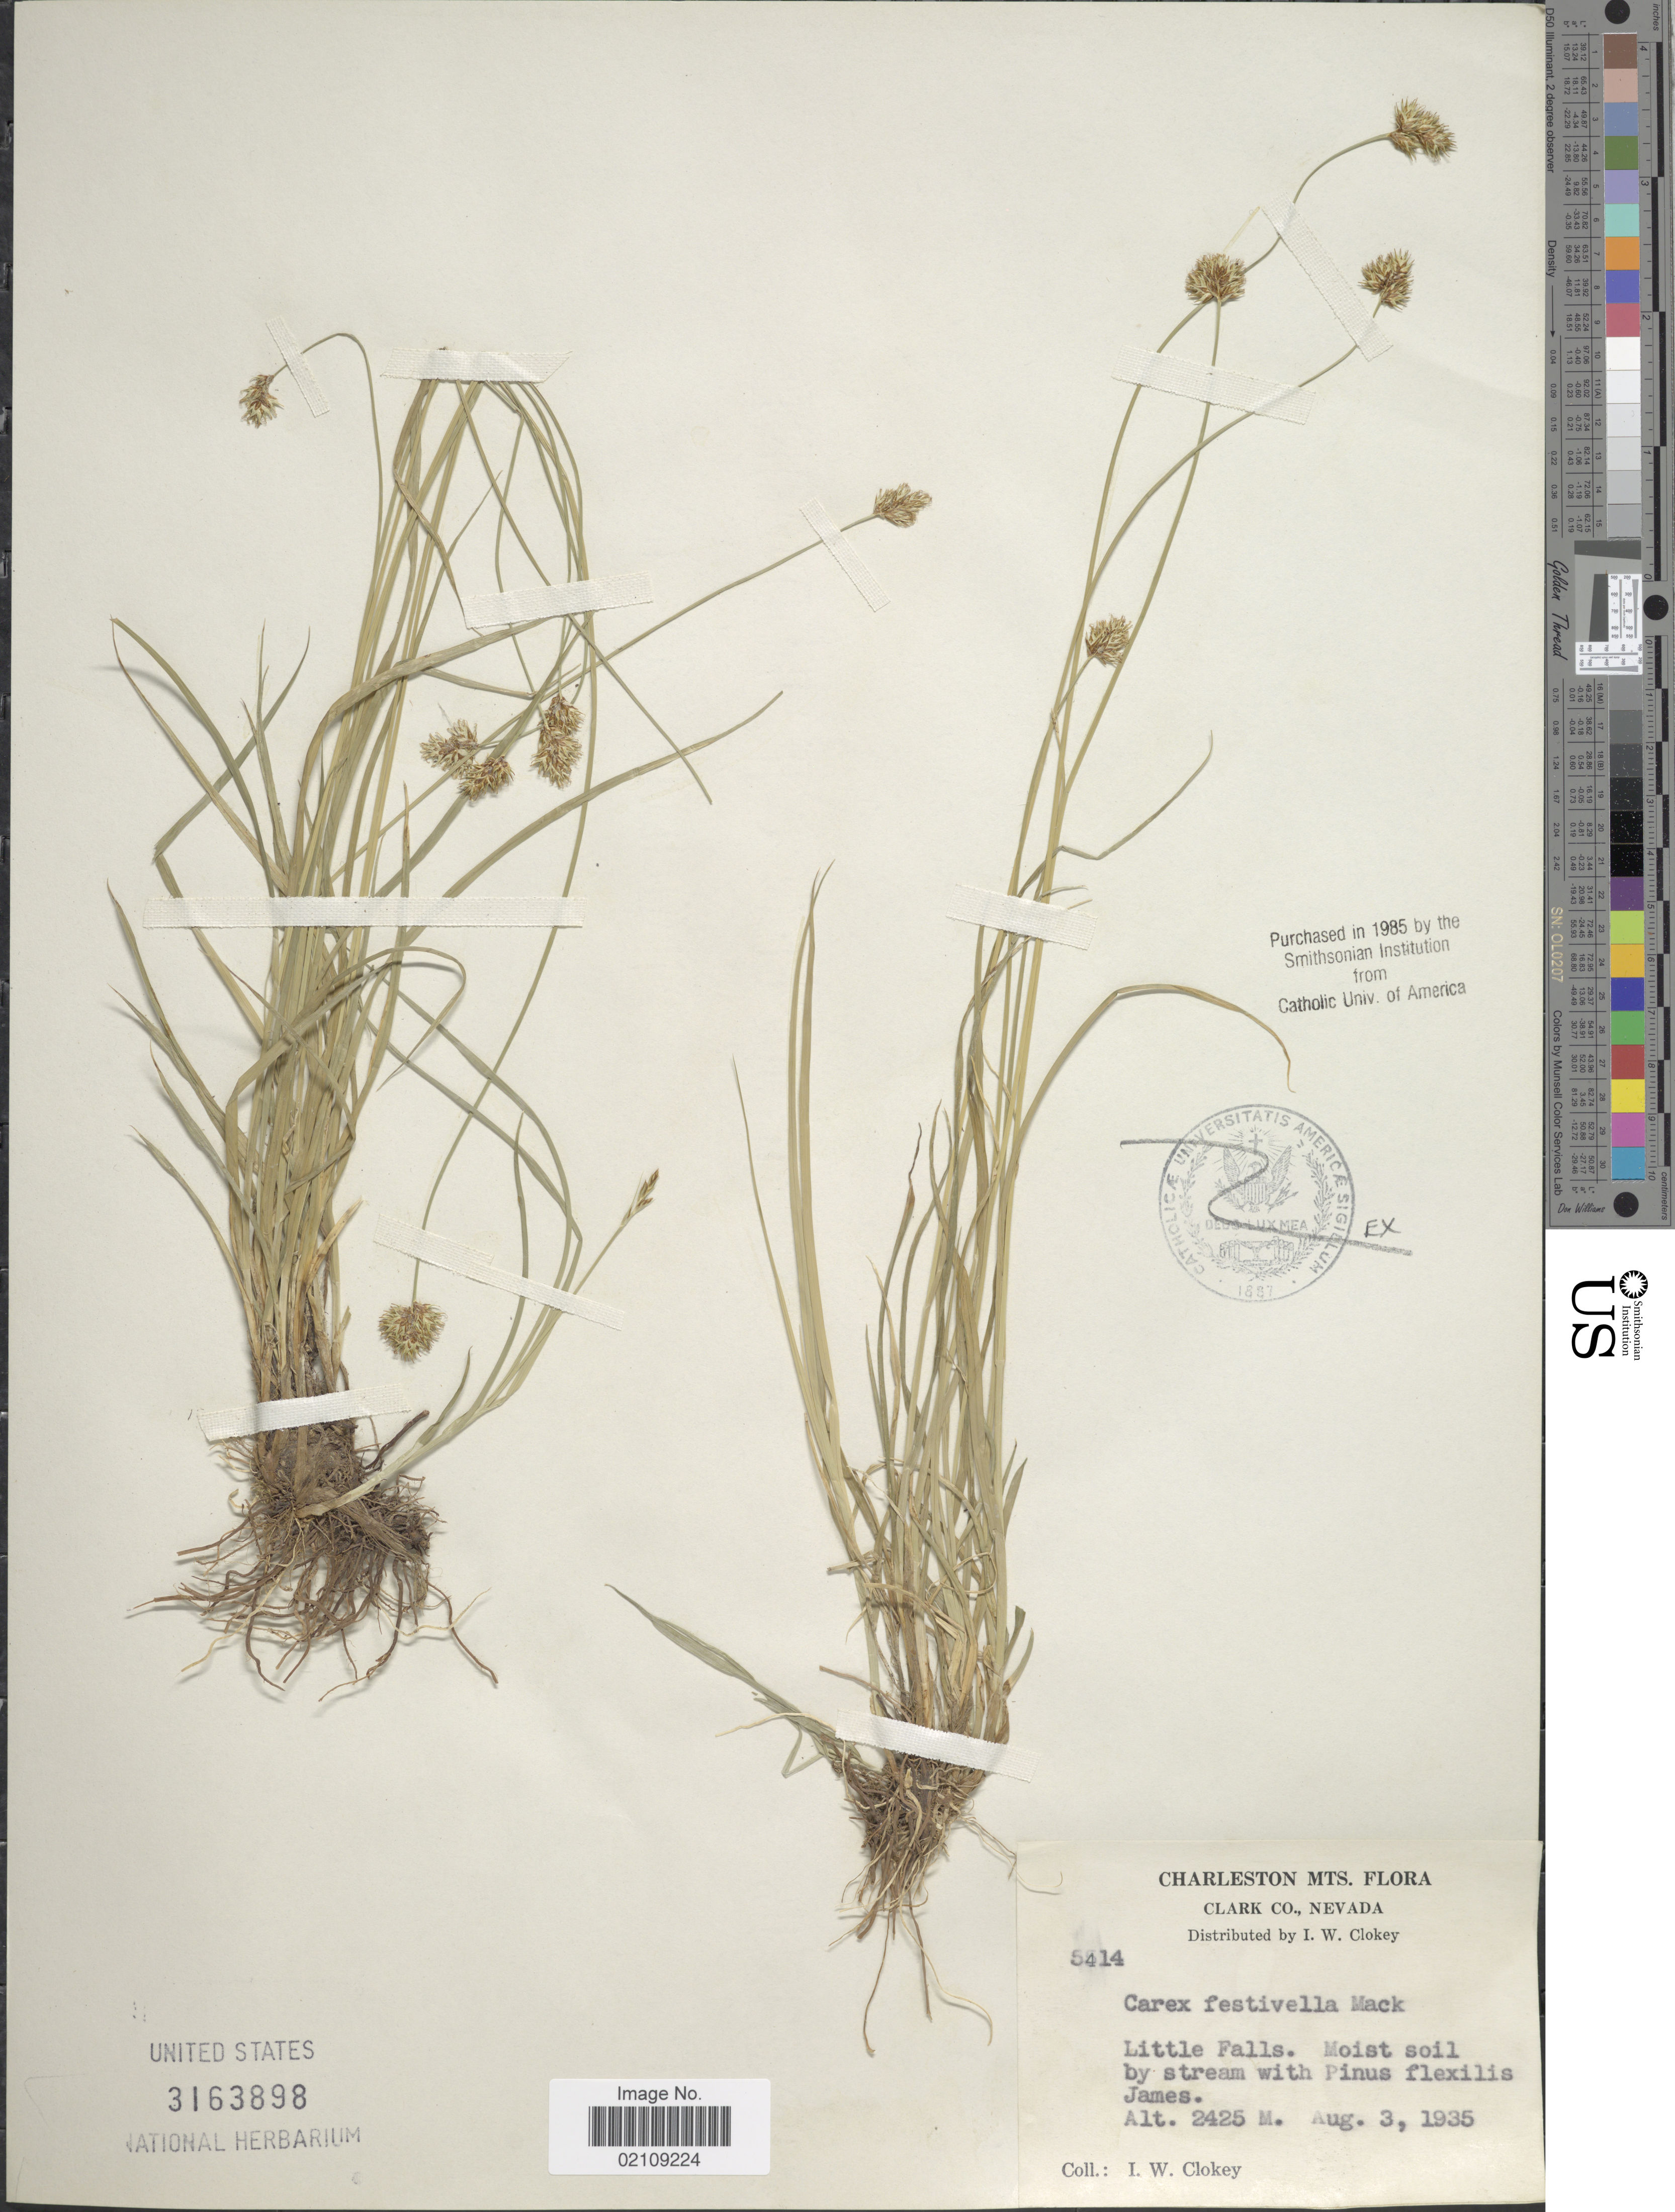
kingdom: Plantae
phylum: Tracheophyta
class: Liliopsida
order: Poales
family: Cyperaceae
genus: Carex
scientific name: Carex microptera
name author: Mack.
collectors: I. W. Clokey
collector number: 5414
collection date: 1935-08-03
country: United States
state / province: Nevada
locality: Charleston Mts. Clark Co., Little Falls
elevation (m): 2425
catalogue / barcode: US 3163898